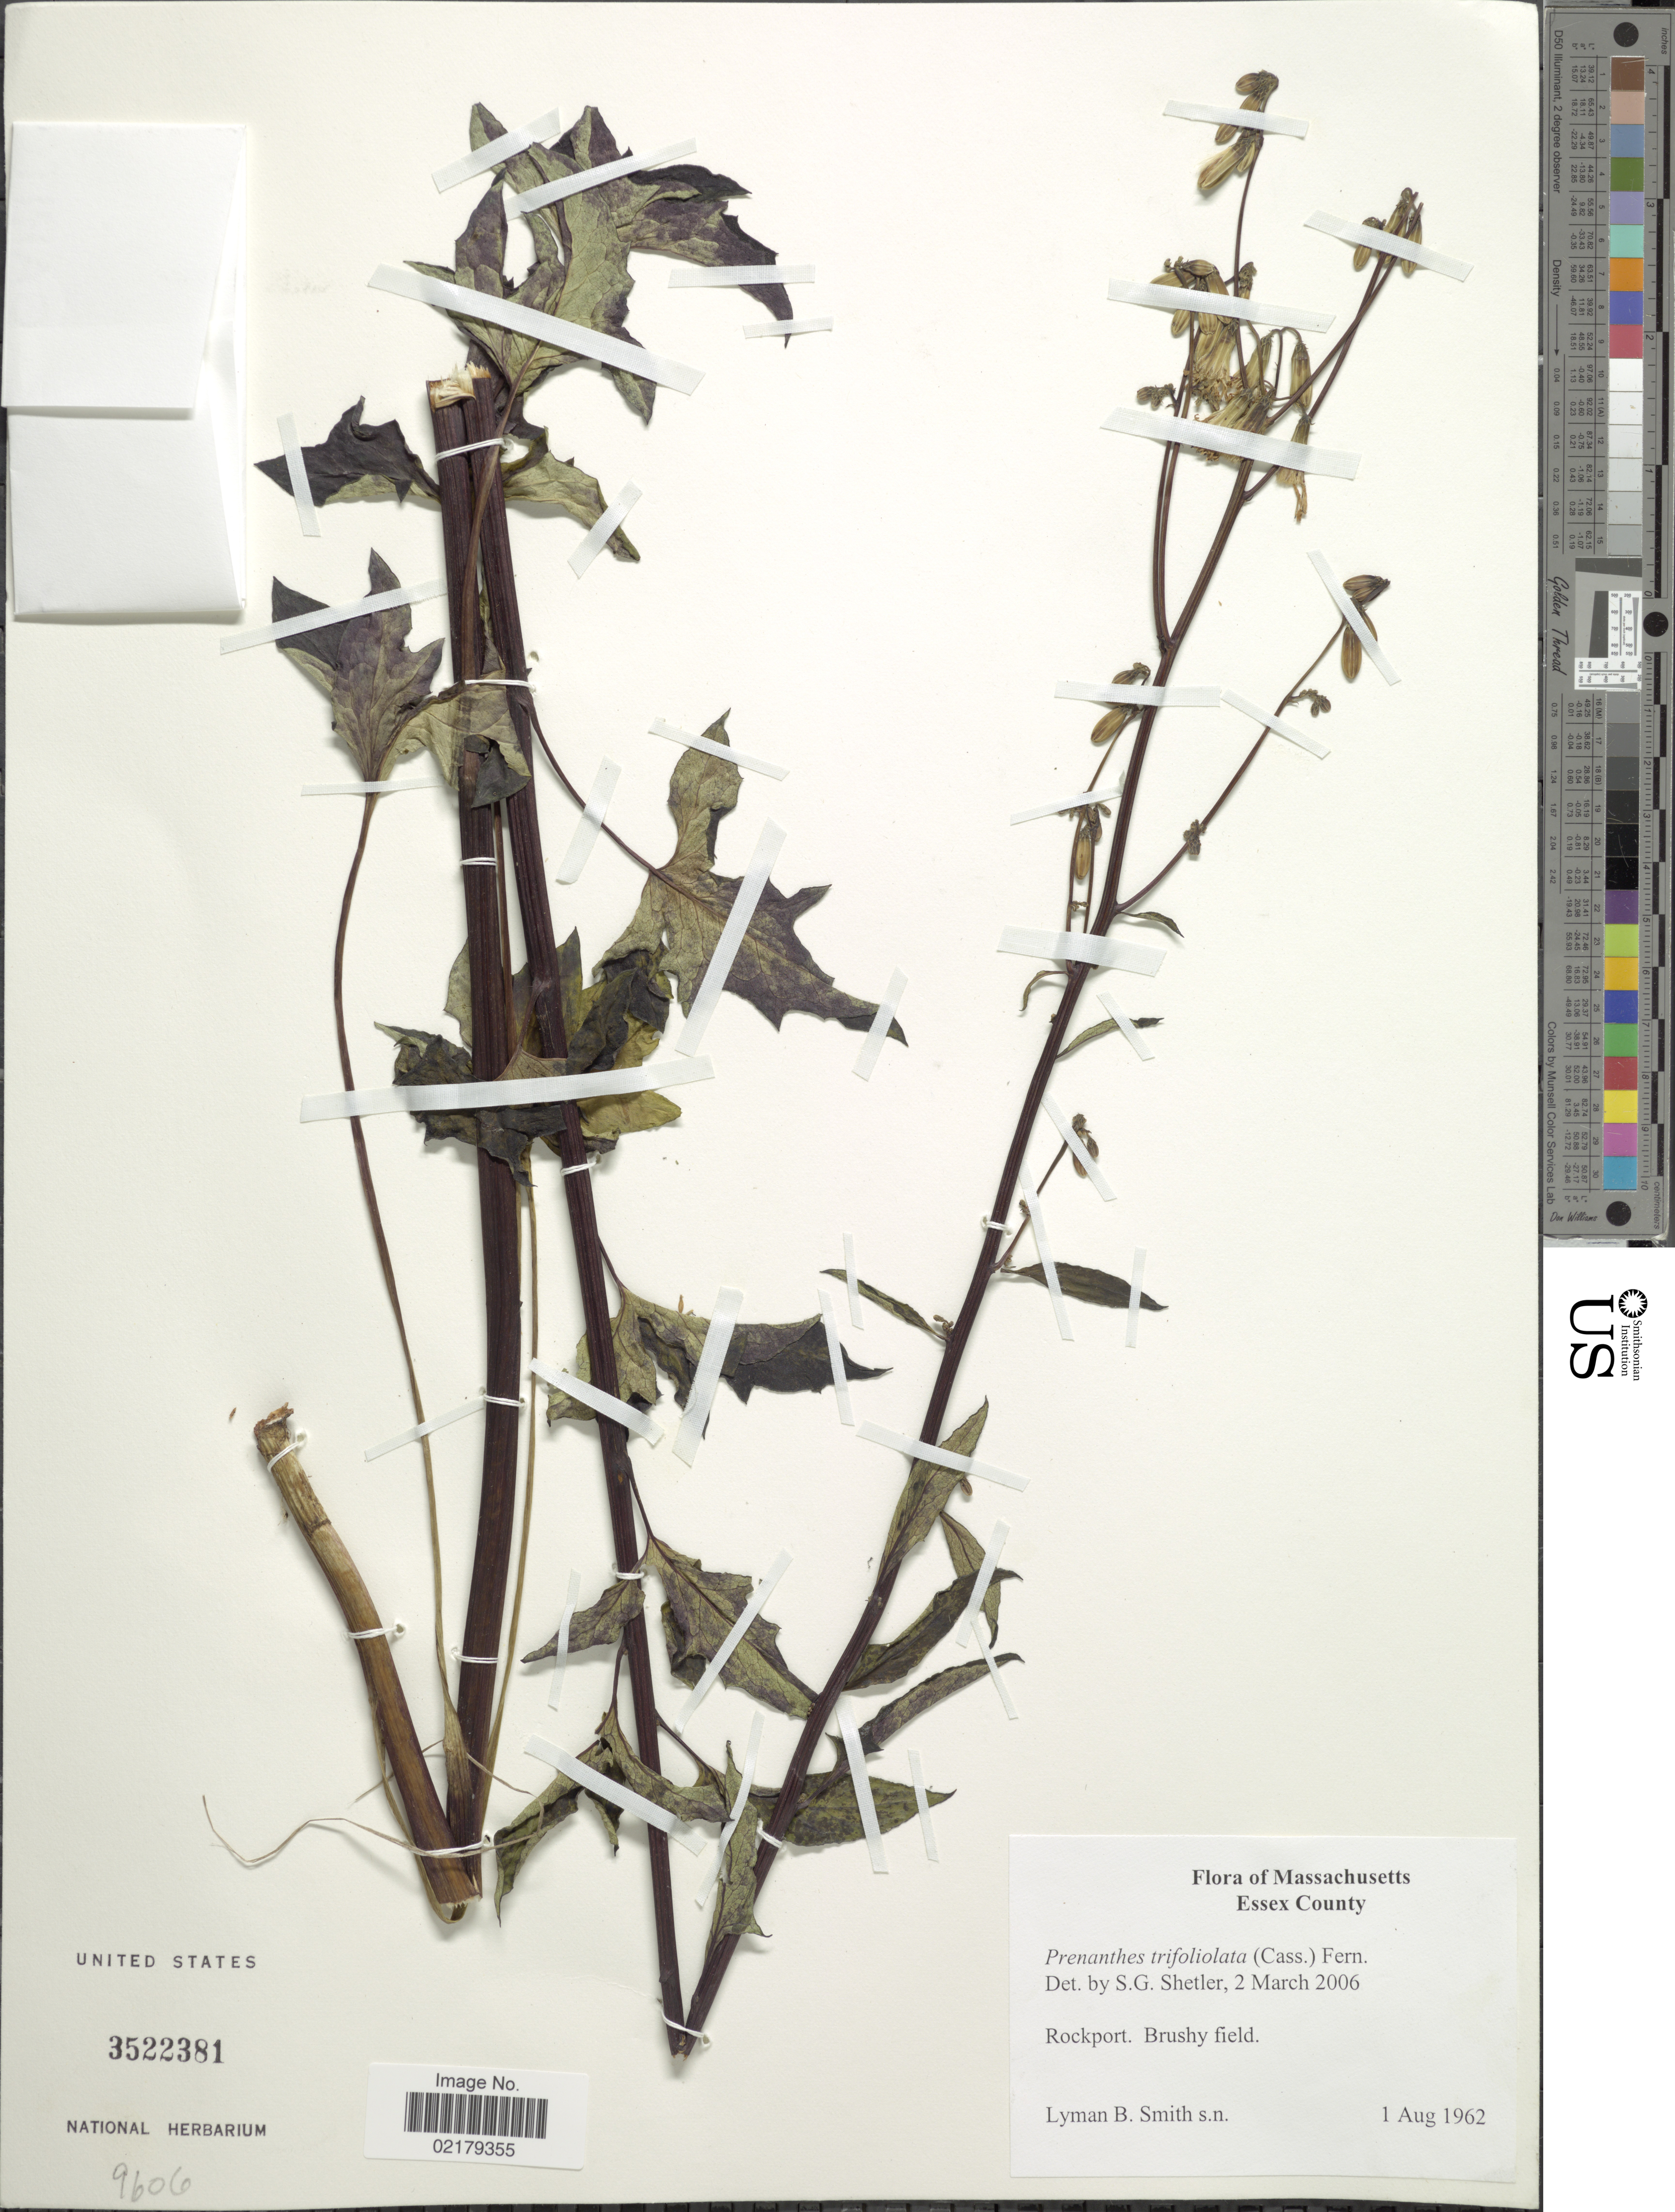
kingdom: Plantae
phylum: Tracheophyta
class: Magnoliopsida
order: Asterales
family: Asteraceae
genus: Nabalus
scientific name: Nabalus trifoliolatus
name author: Cass.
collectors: L. Smith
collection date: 1962-08-01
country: United States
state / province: Massachusetts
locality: Essex County, Rockport. Brushy field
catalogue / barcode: US 3522381